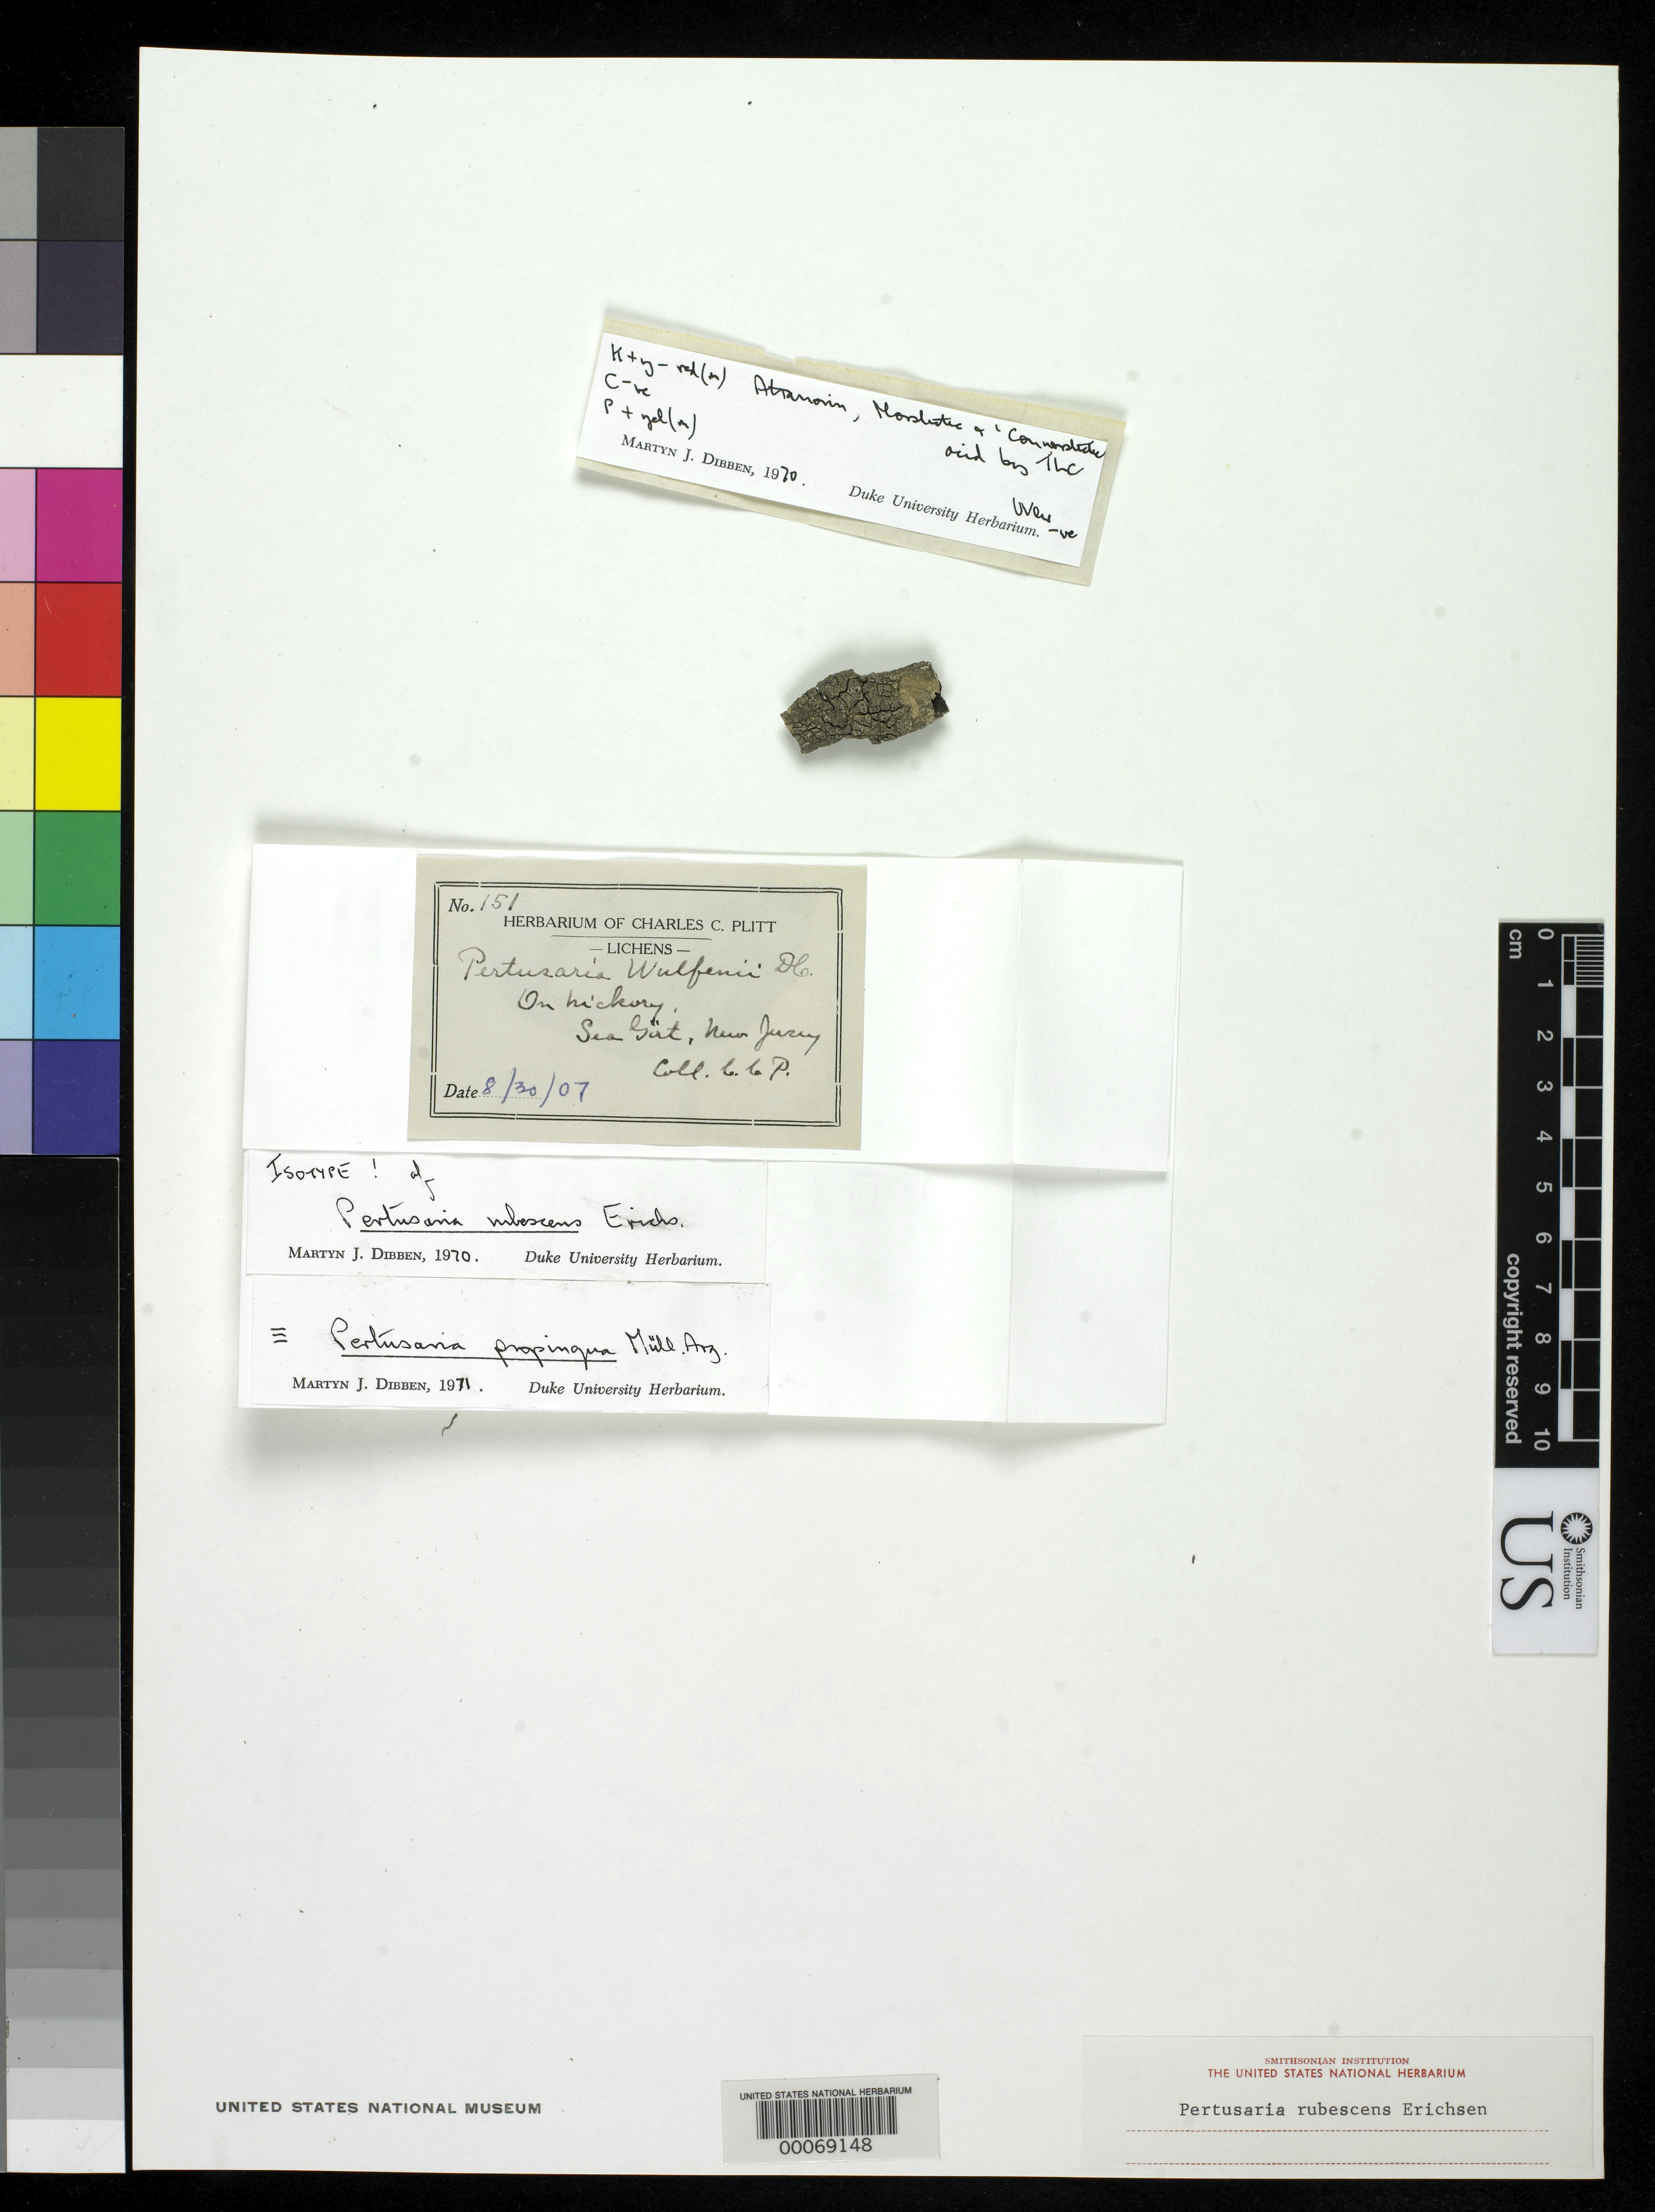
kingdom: Fungi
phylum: Ascomycota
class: Lecanoromycetes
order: Pertusariales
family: Pertusariaceae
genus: Pertusaria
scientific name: Pertusaria rubescens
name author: Erichsen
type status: Isotype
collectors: C. Plitt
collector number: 151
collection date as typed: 30 Aug 1907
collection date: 1907-08-30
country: United States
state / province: New Jersey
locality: Sea Girton. [Sea Girt?]